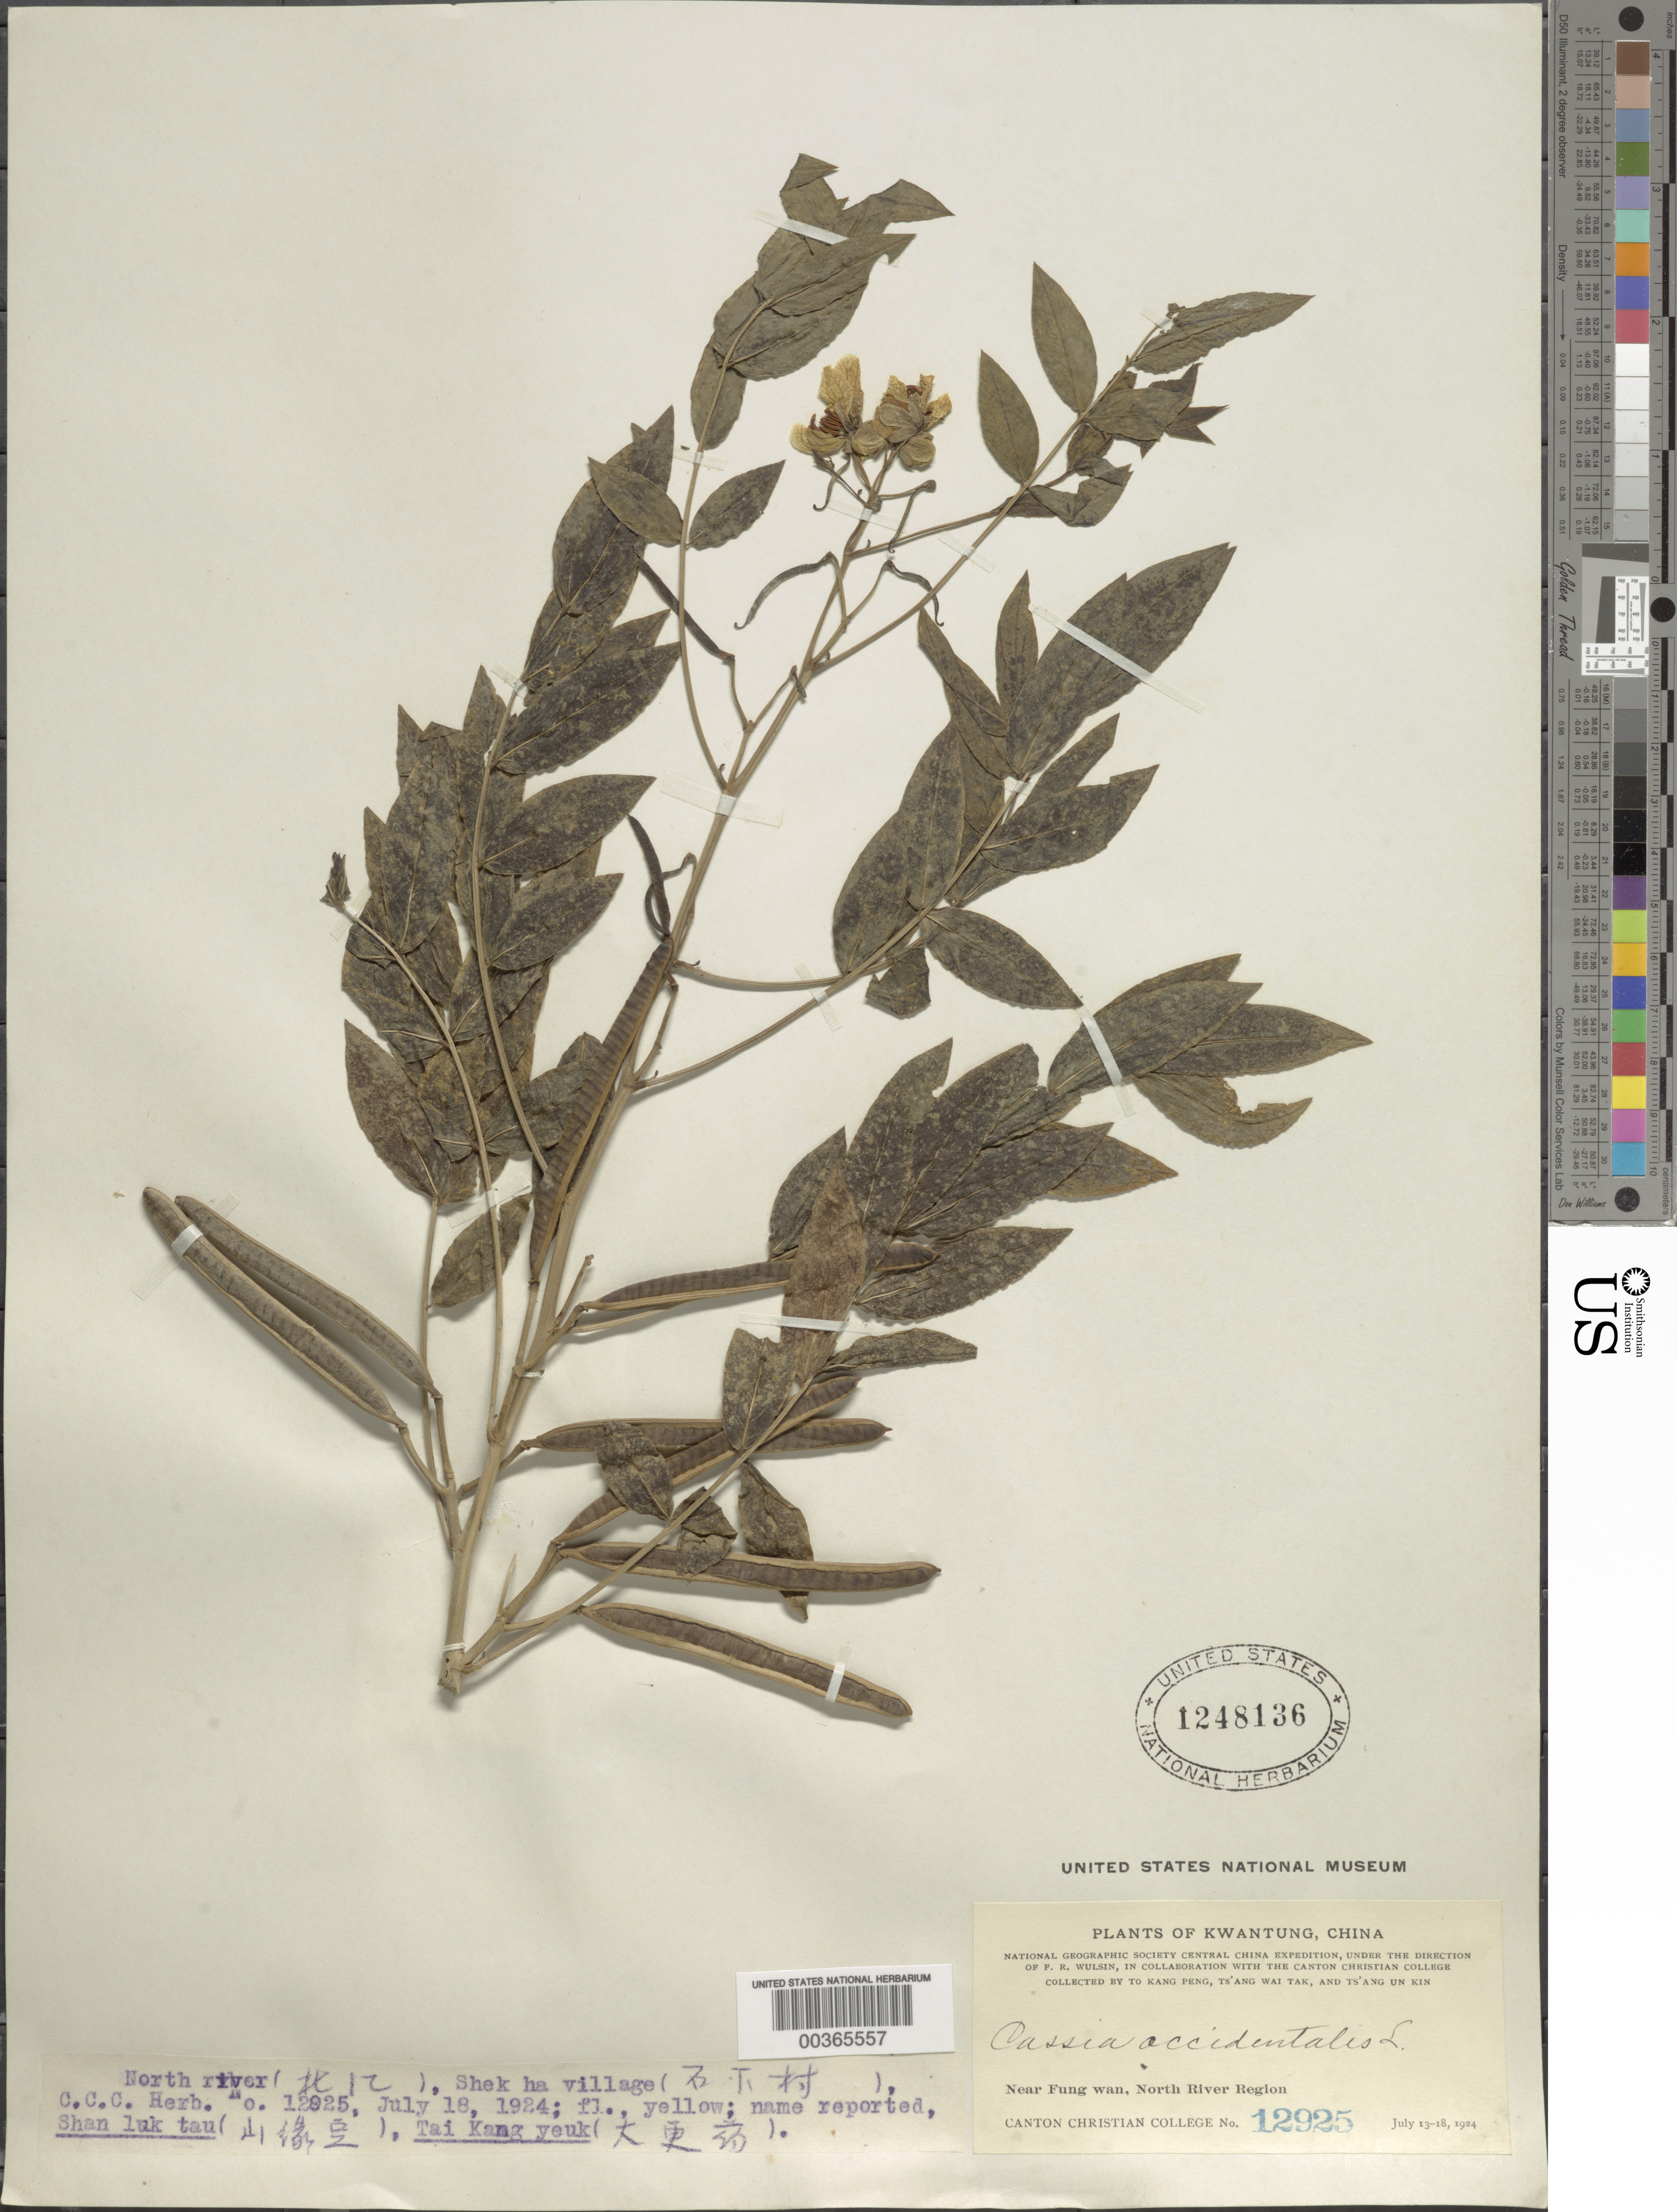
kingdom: Plantae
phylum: Tracheophyta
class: Magnoliopsida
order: Fabales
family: Fabaceae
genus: Senna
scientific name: Senna occidentalis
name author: (L.) Link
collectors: P. Kang, W. T. Tsang & U. K. Tsang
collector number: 12925 Canton Christ. Col. No.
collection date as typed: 13 Jul 1924 to 18 Jul 1924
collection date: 1924-07-13/1924-07-18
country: China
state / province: Guangdong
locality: Near fung wan, north river region; shek ha village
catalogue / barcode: US 1248136